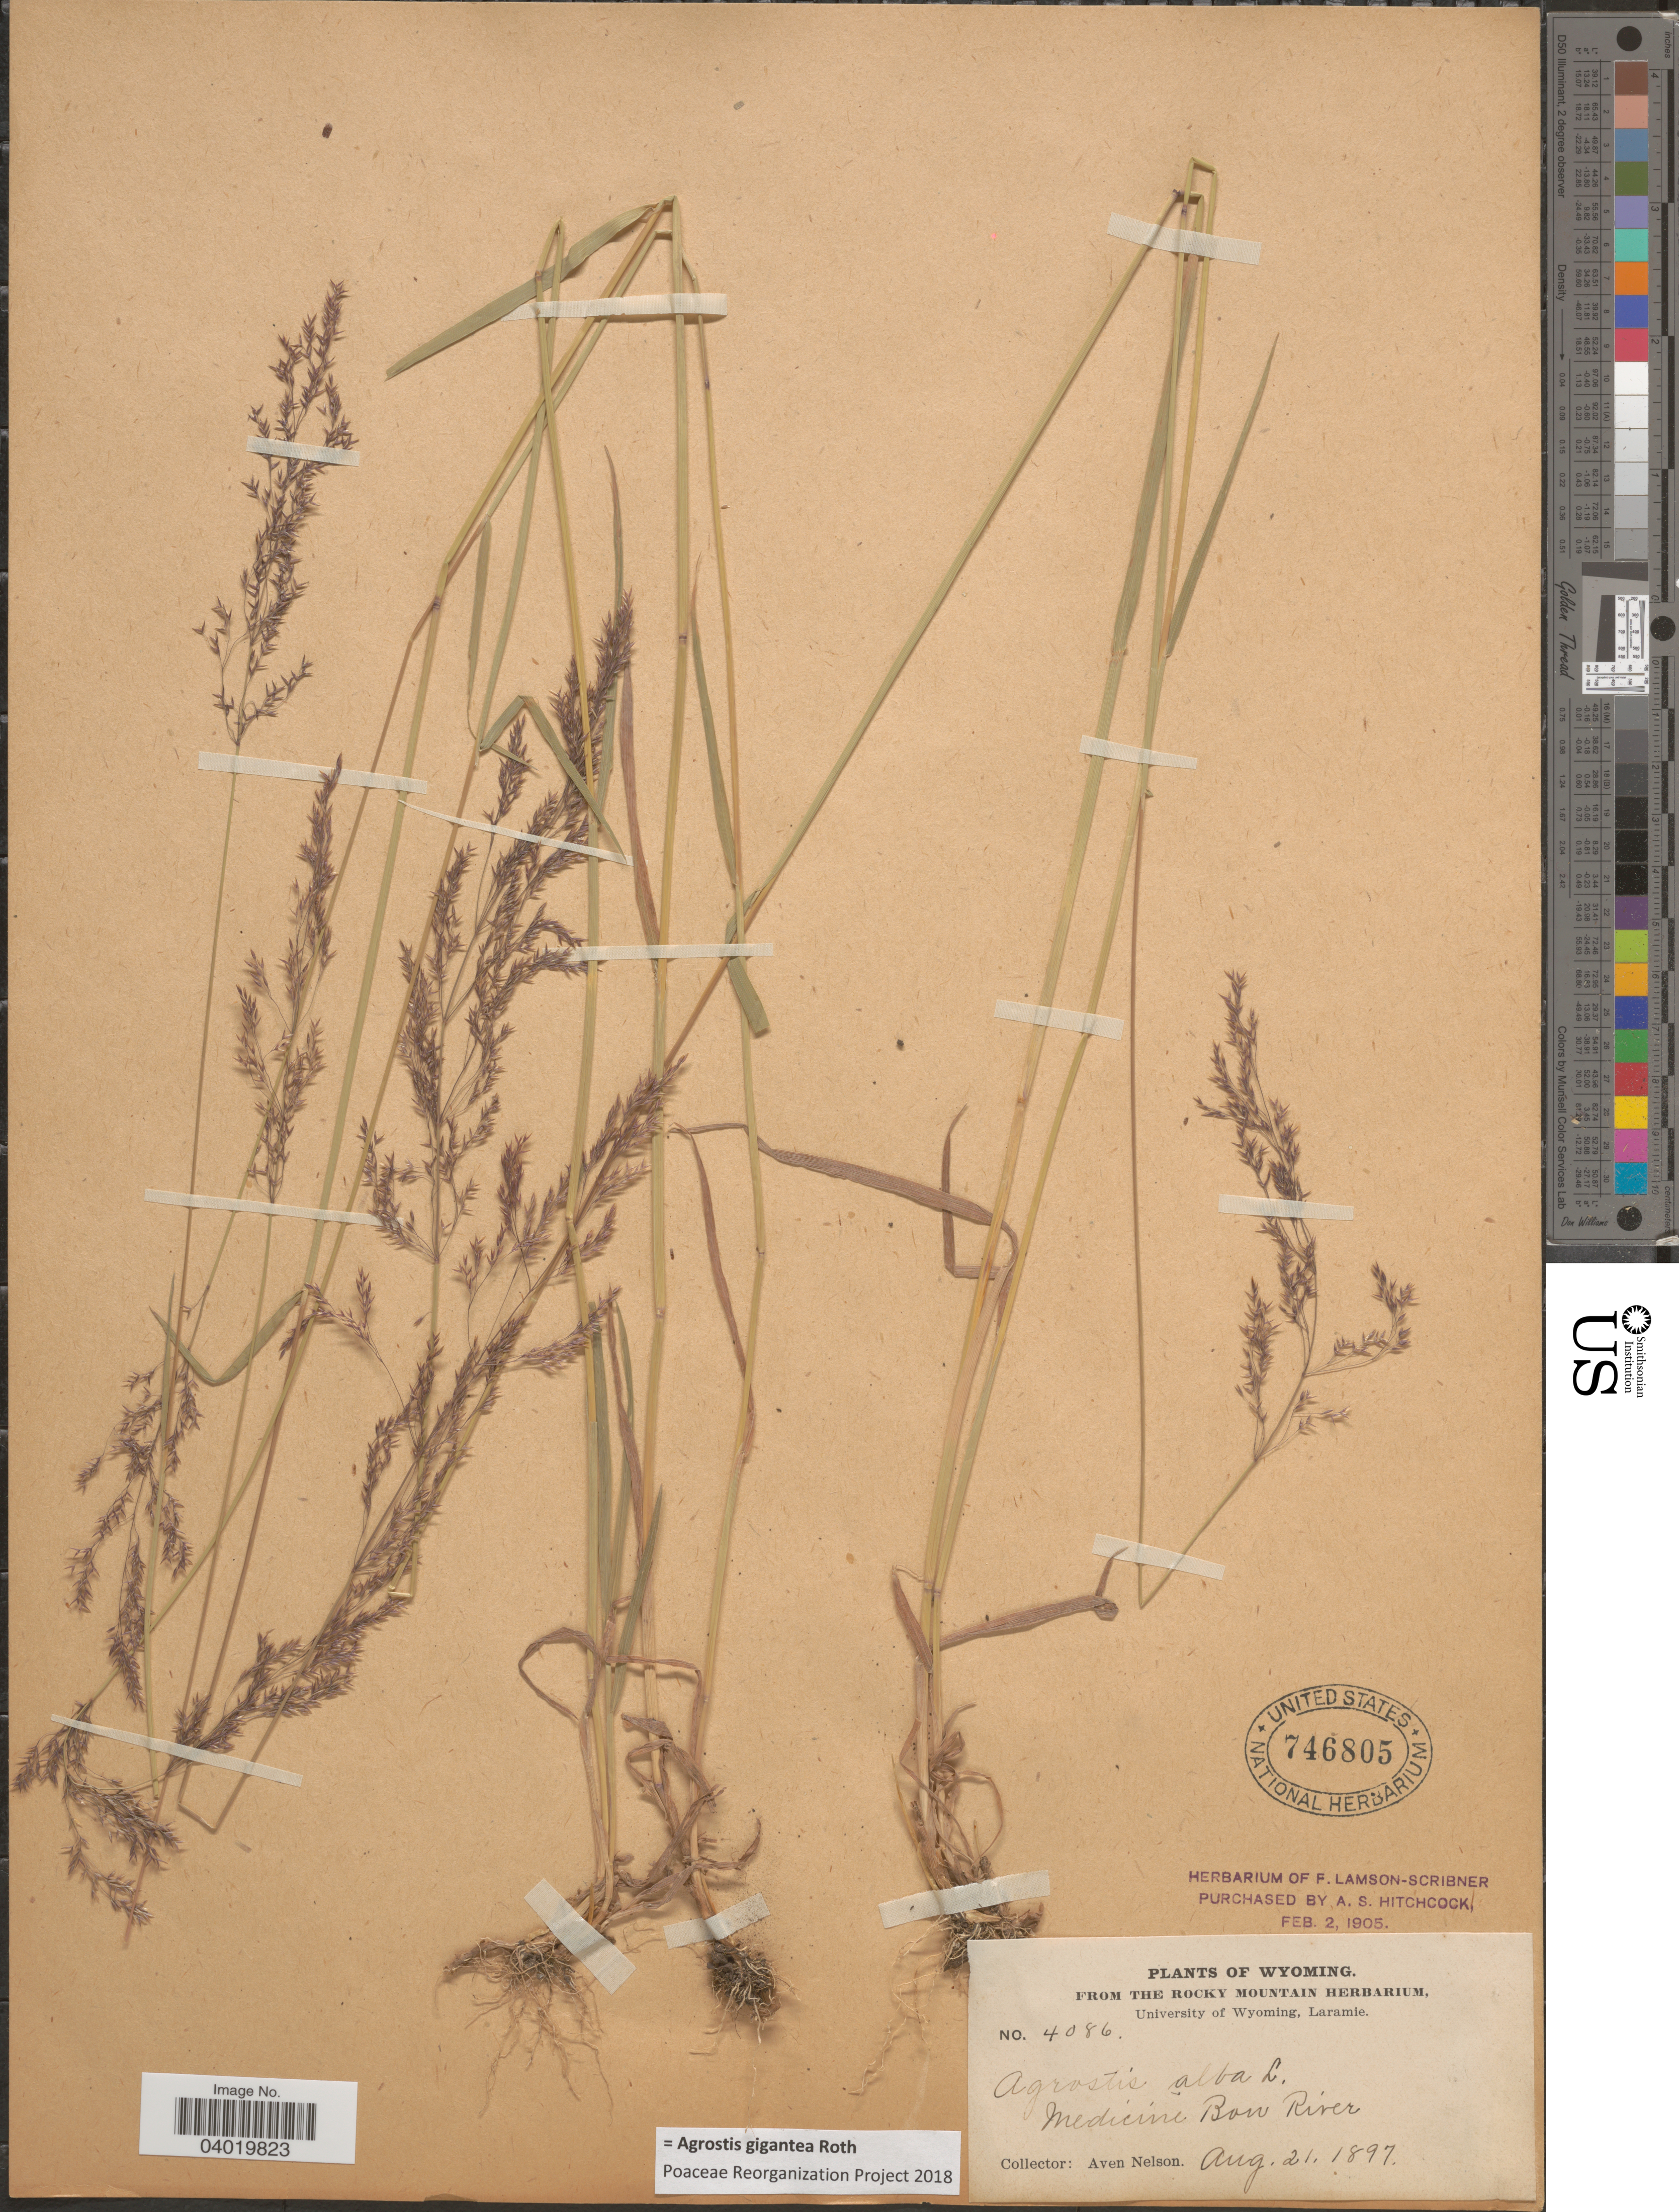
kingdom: Plantae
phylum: Tracheophyta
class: Liliopsida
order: Poales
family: Poaceae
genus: Agrostis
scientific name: Agrostis gigantea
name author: Roth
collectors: A. Nelson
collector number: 4086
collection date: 1897-08-21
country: United States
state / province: Wyoming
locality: Medicine Bow River.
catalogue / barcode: US 746805